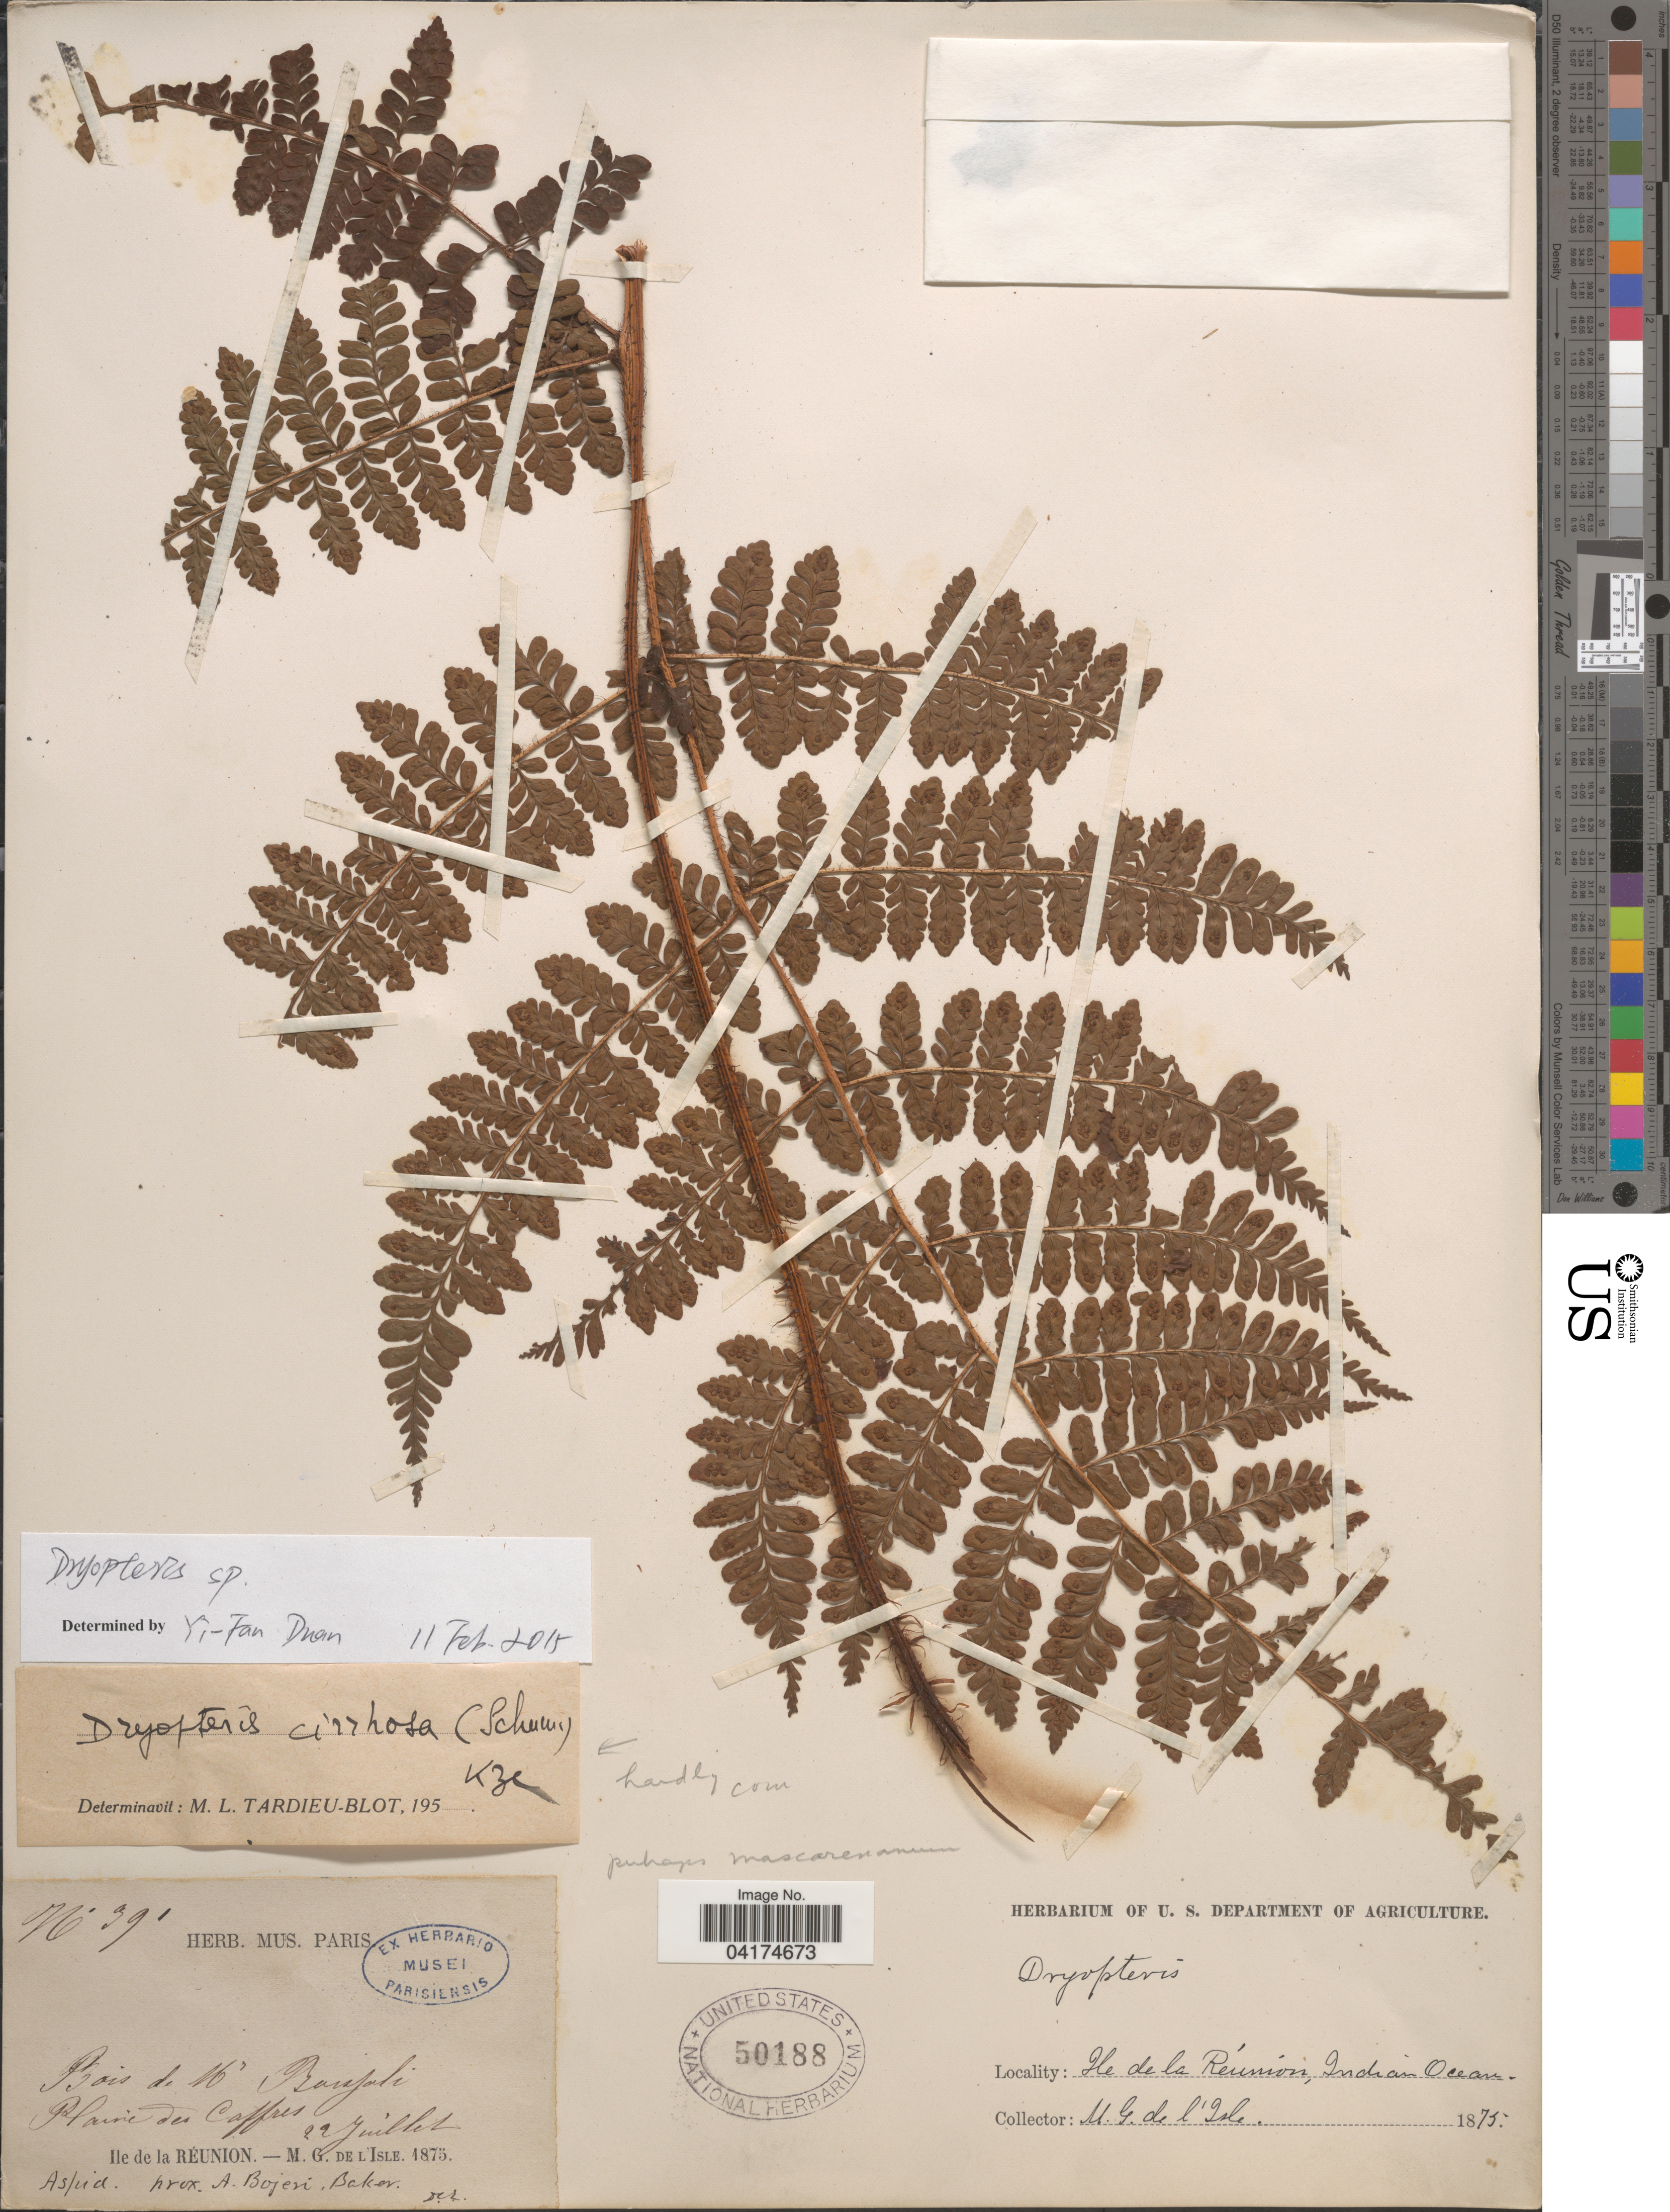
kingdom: Plantae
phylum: Tracheophyta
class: Polypodiopsida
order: Polypodiales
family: Dryopteridaceae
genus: Dryopteris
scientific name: Dryopteris sp.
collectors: M. L'Isle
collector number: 391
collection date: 1875-07-22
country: Reunion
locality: Bois de [illegible text]. Plaine des Caffres. Ile de la Réunion, Indian Ocean.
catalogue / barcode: US 50188